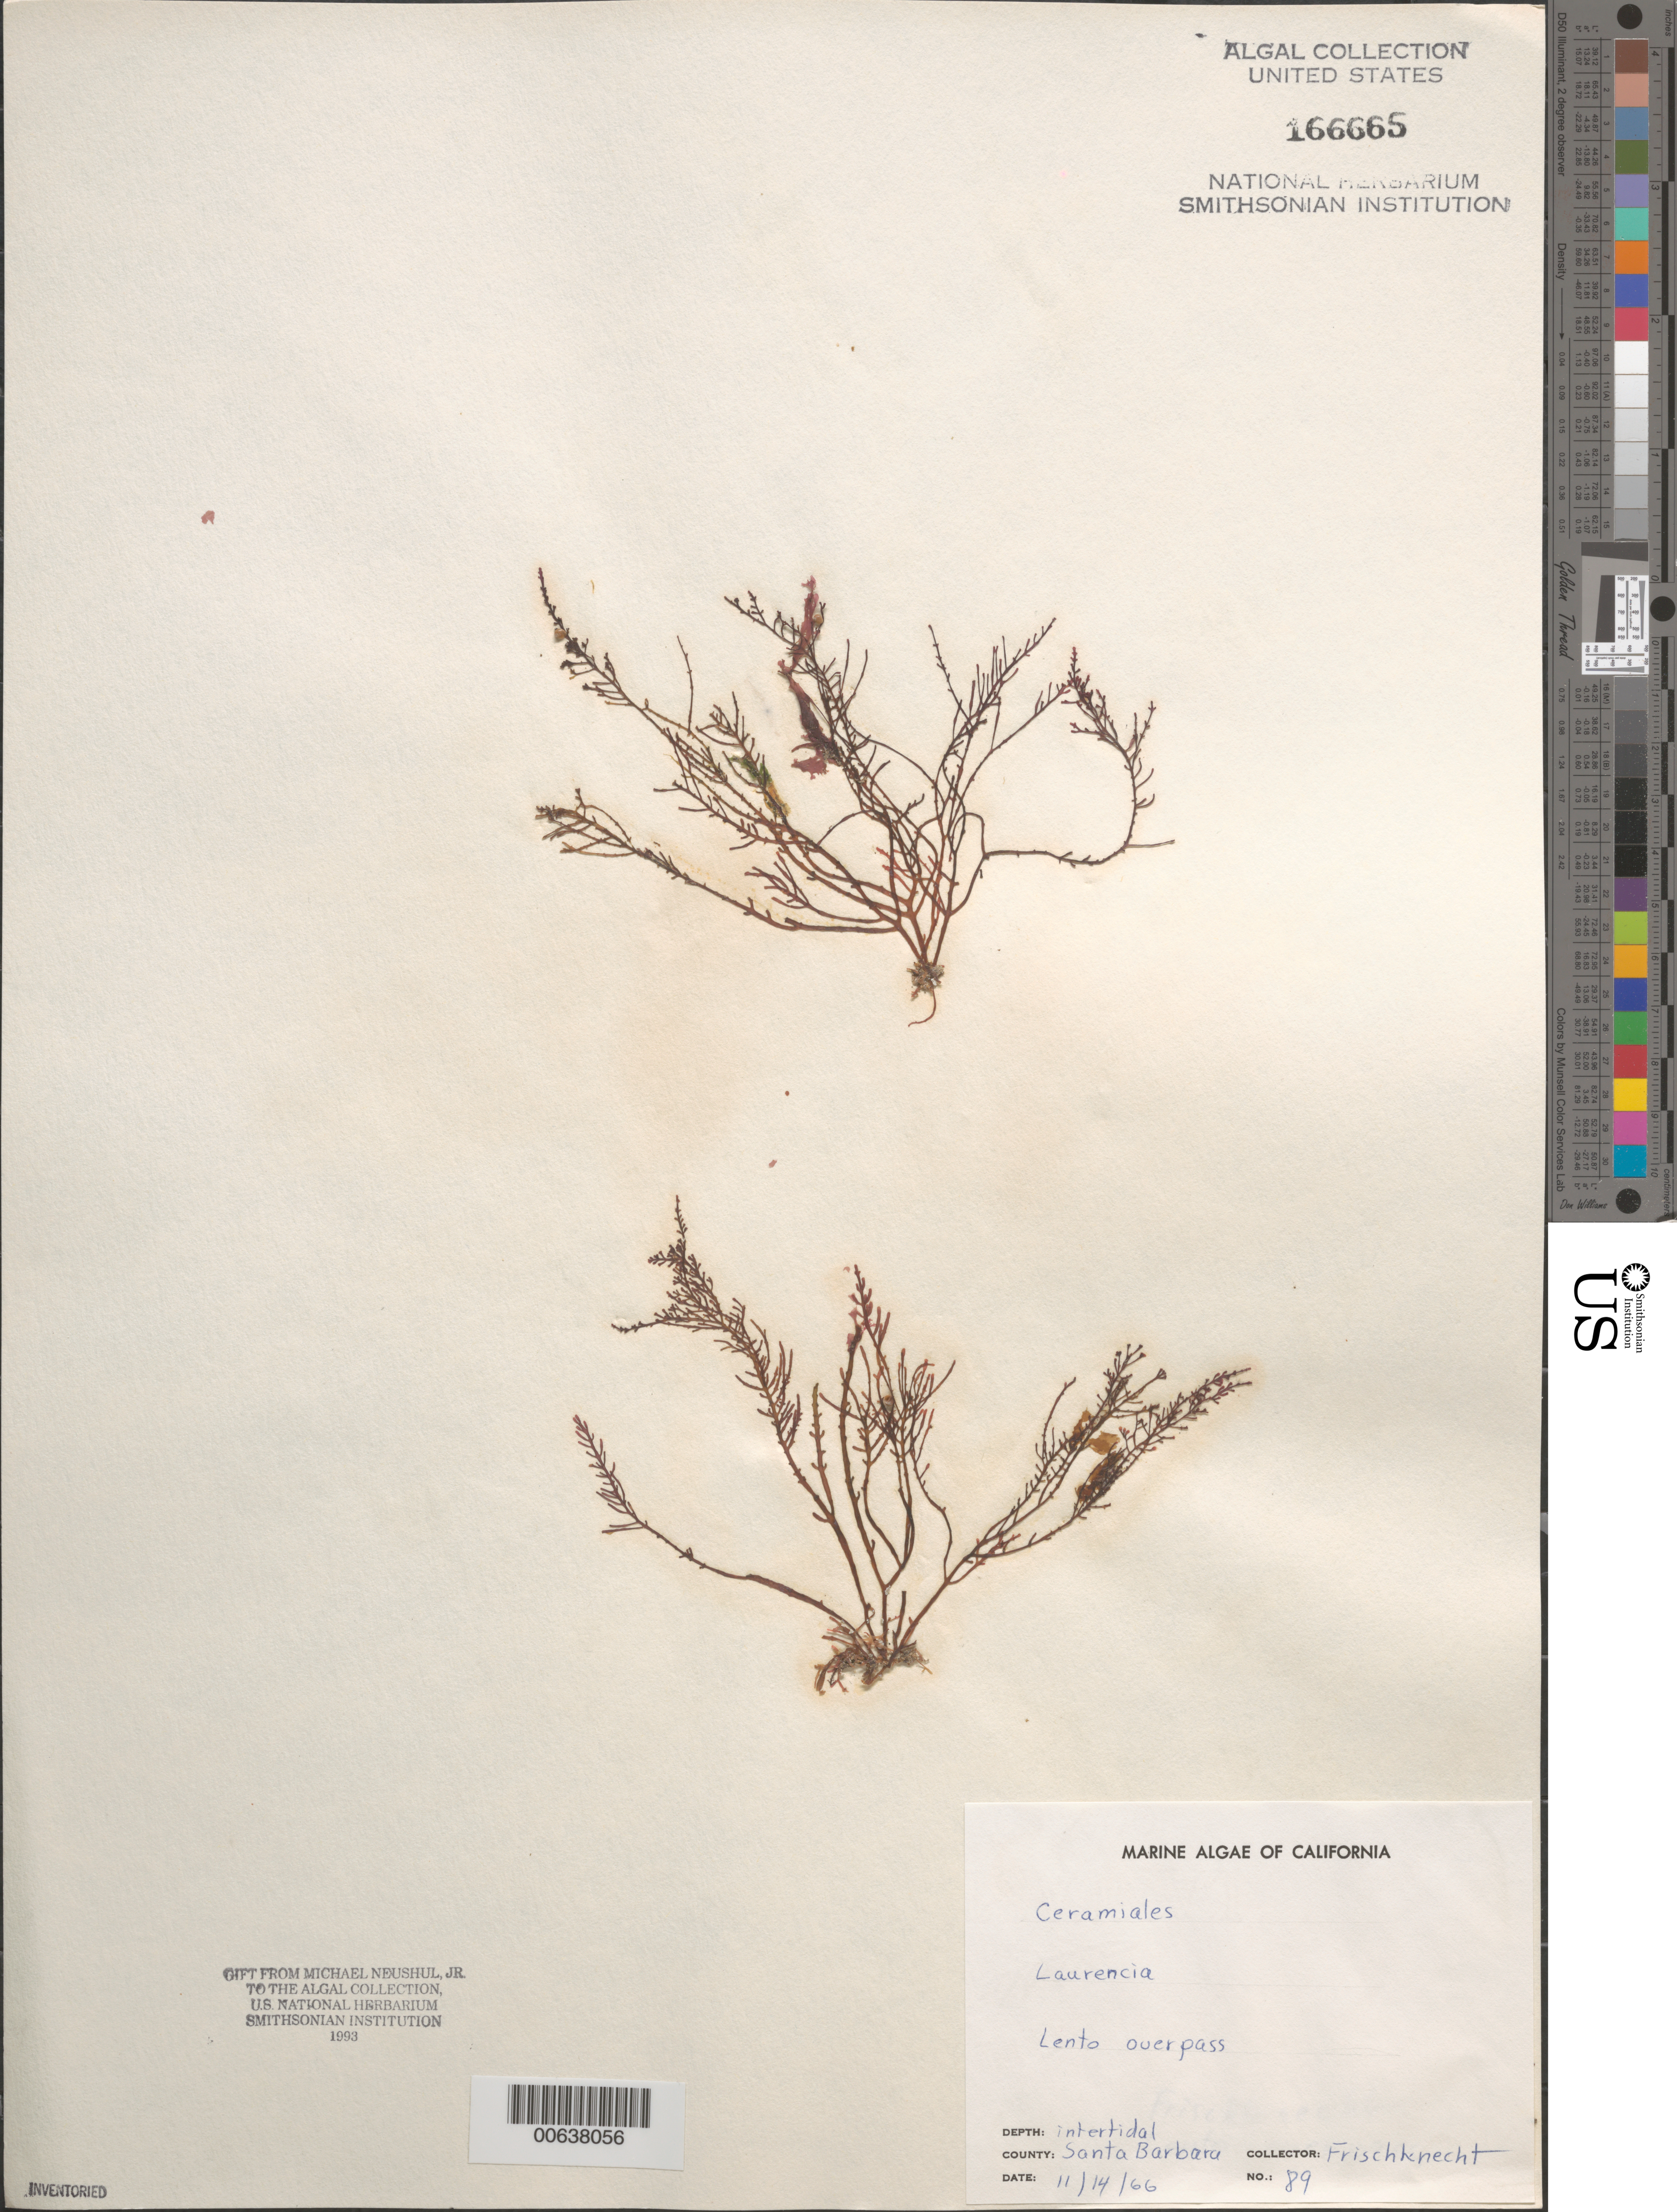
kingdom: Plantae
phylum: Rhodophyta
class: Florideophyceae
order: Ceramiales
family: Rhodomelaceae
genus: Laurencia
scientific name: Laurencia sp.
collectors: -. Frischknecht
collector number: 89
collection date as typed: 14 Nov 1966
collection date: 1966-11-14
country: United States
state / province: California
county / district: Santa Barbara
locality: Lento Overpass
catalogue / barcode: US 166665